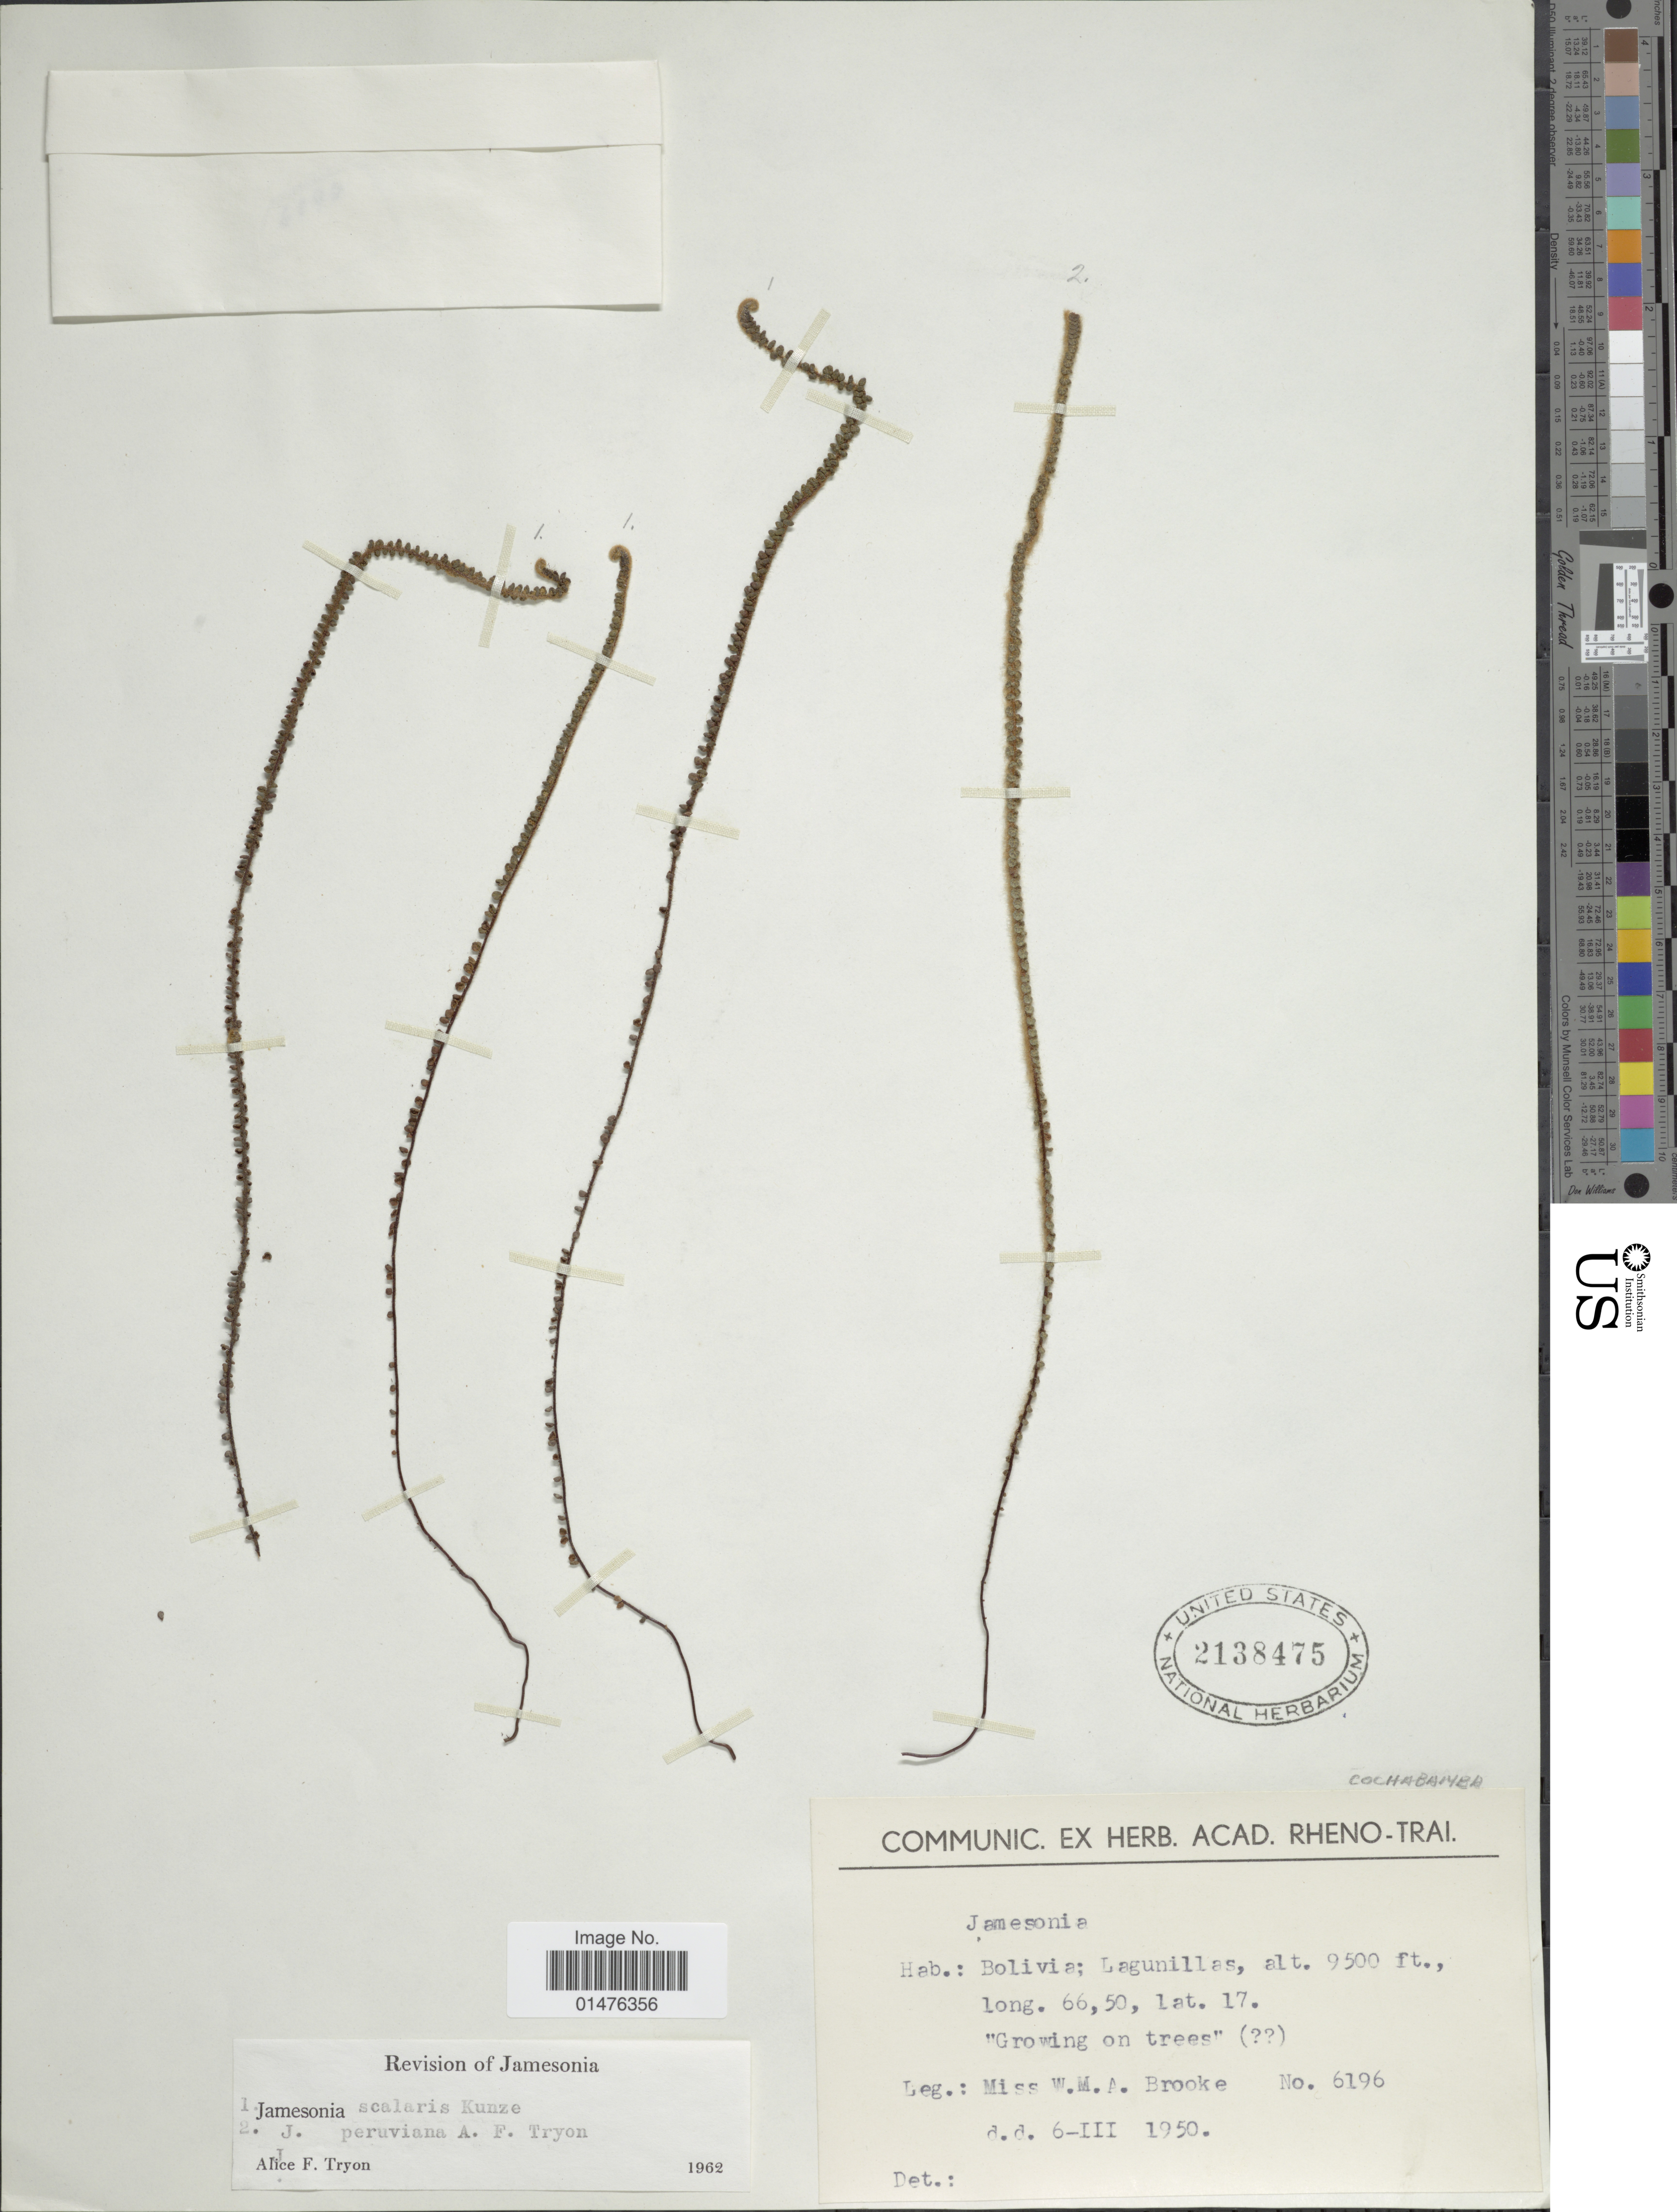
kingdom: Plantae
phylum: Tracheophyta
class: Polypodiopsida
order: Polypodiales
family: Pteridaceae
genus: Jamesonia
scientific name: Jamesonia peruviana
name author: A.F. Tryon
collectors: W. Brooke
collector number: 6196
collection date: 1950-03-06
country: Bolivia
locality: Lagunillas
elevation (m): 2896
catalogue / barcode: US 2138475